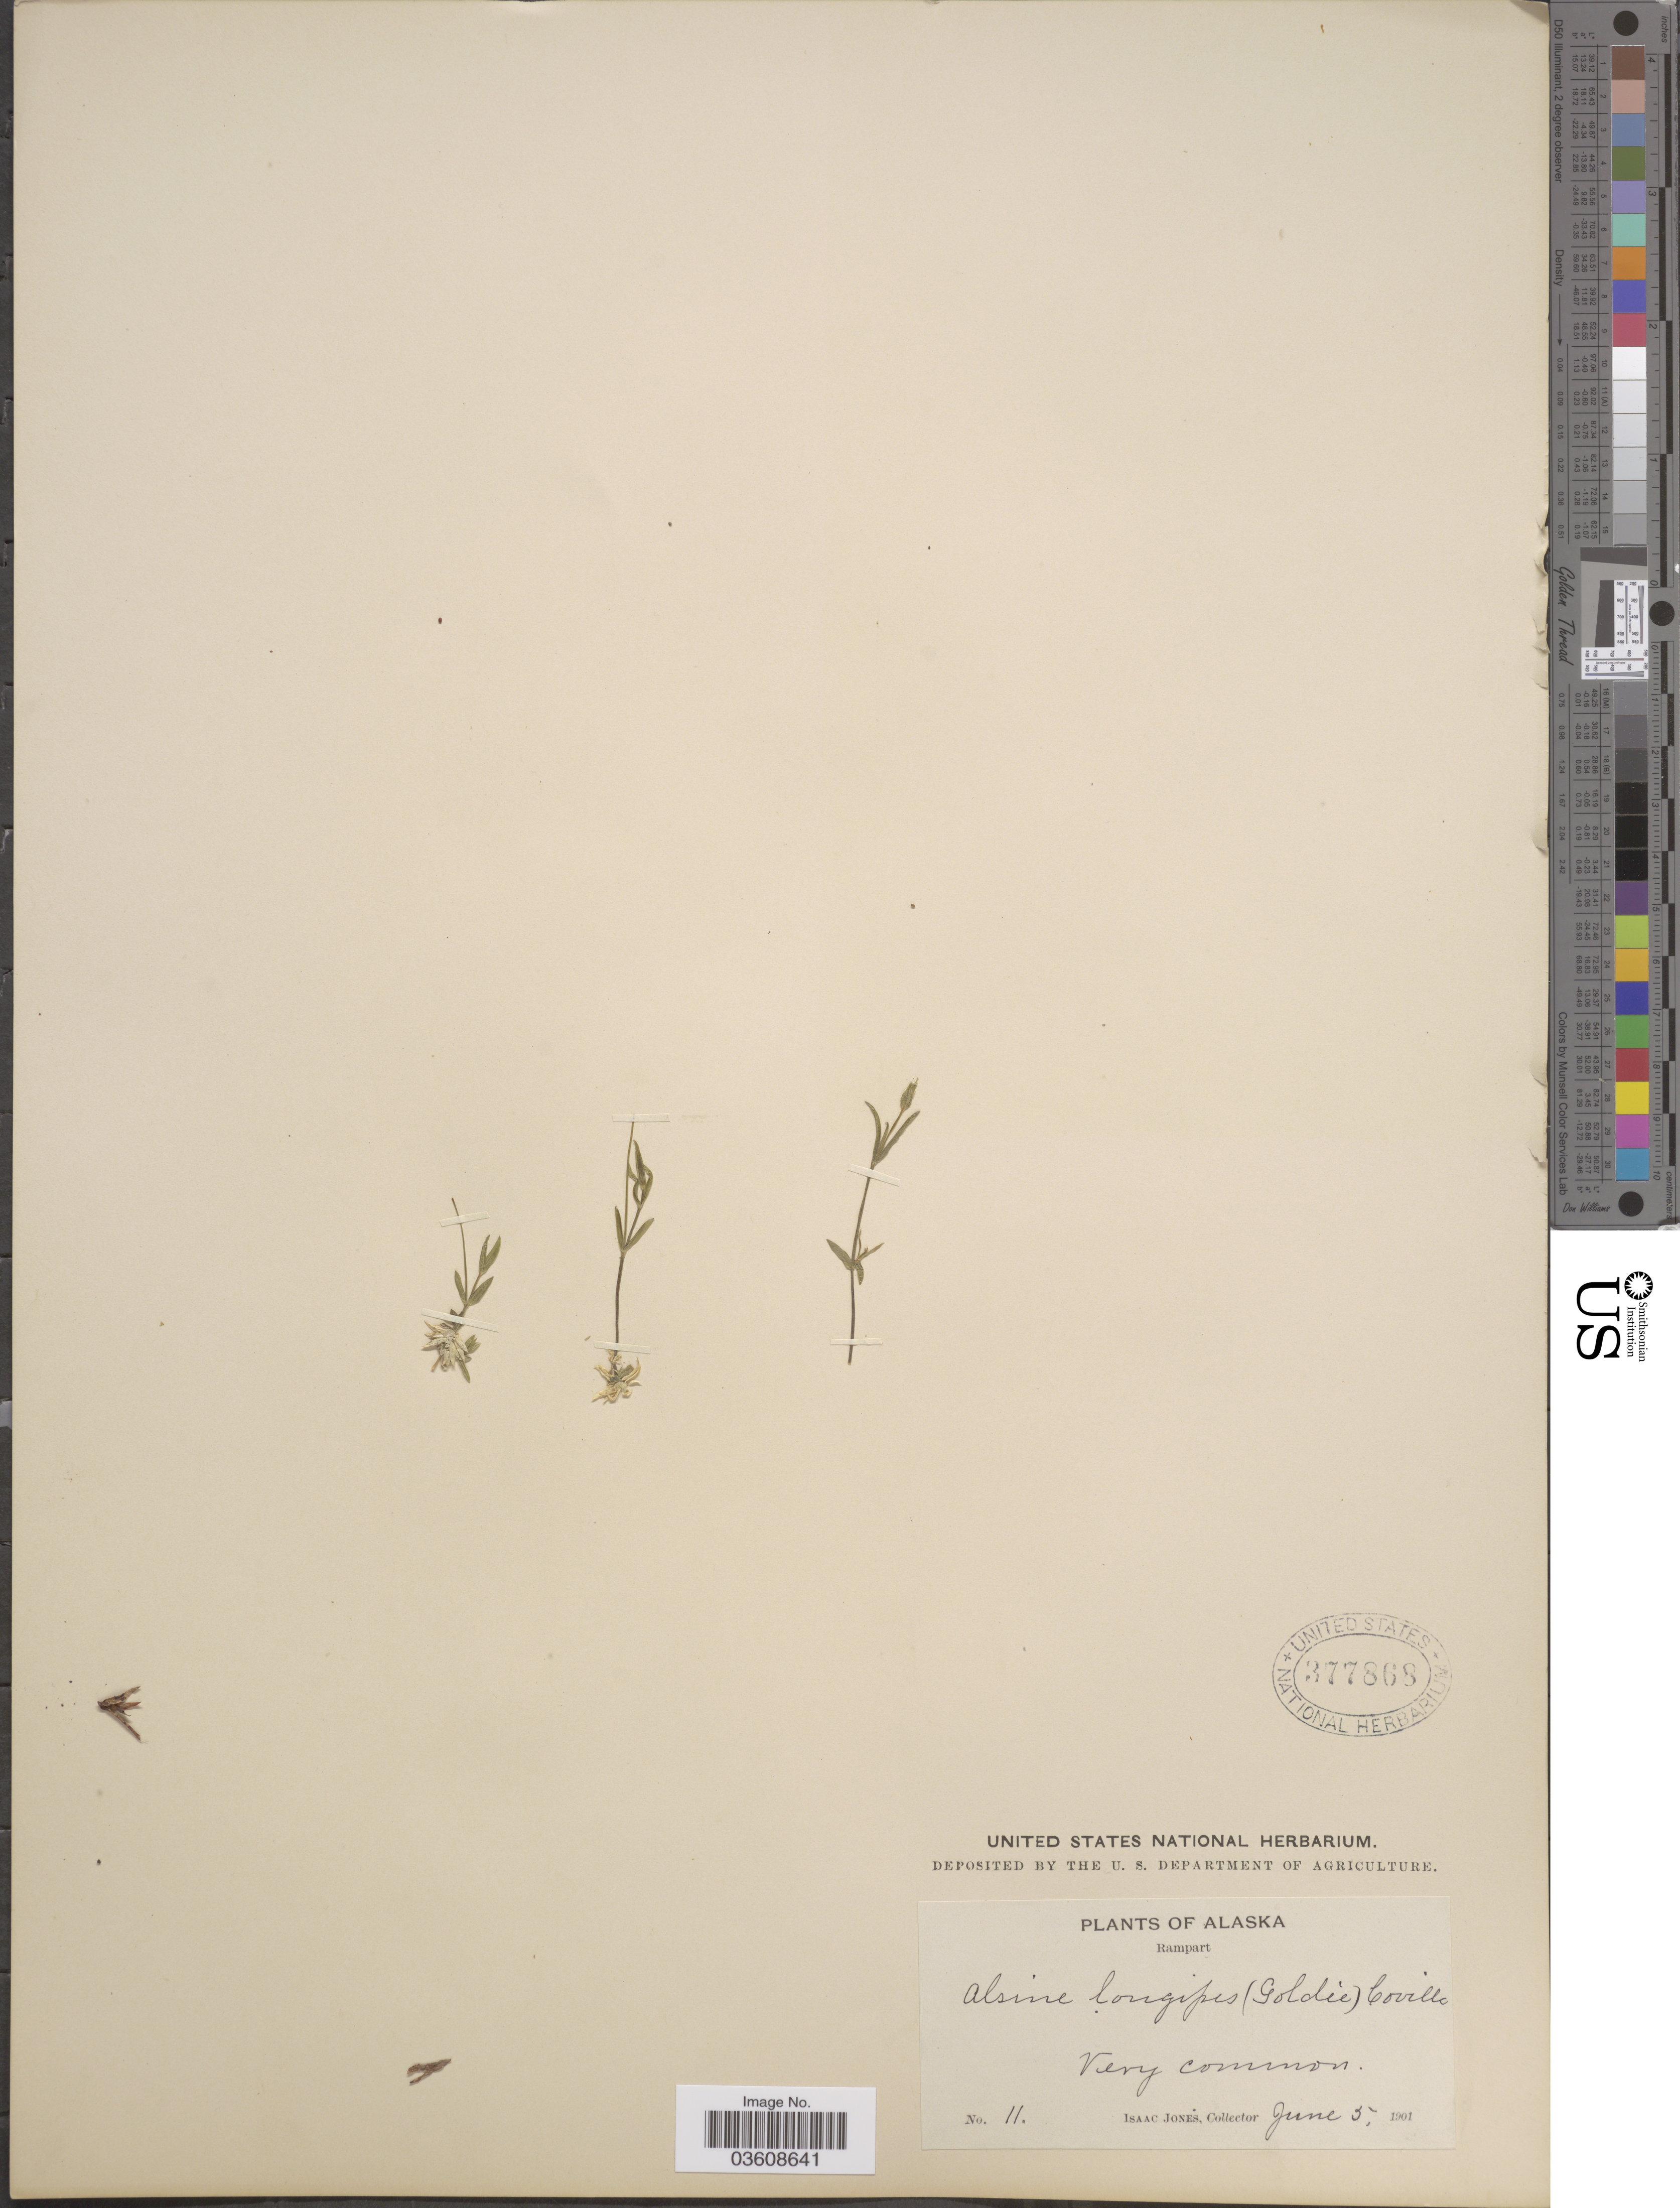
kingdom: Plantae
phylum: Tracheophyta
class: Magnoliopsida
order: Caryophyllales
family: Caryophyllaceae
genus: Stellaria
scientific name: Stellaria longipes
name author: Goldie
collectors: I. Jones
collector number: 11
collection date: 1901-06-05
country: United States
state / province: Alaska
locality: Rampart.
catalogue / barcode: US 377868